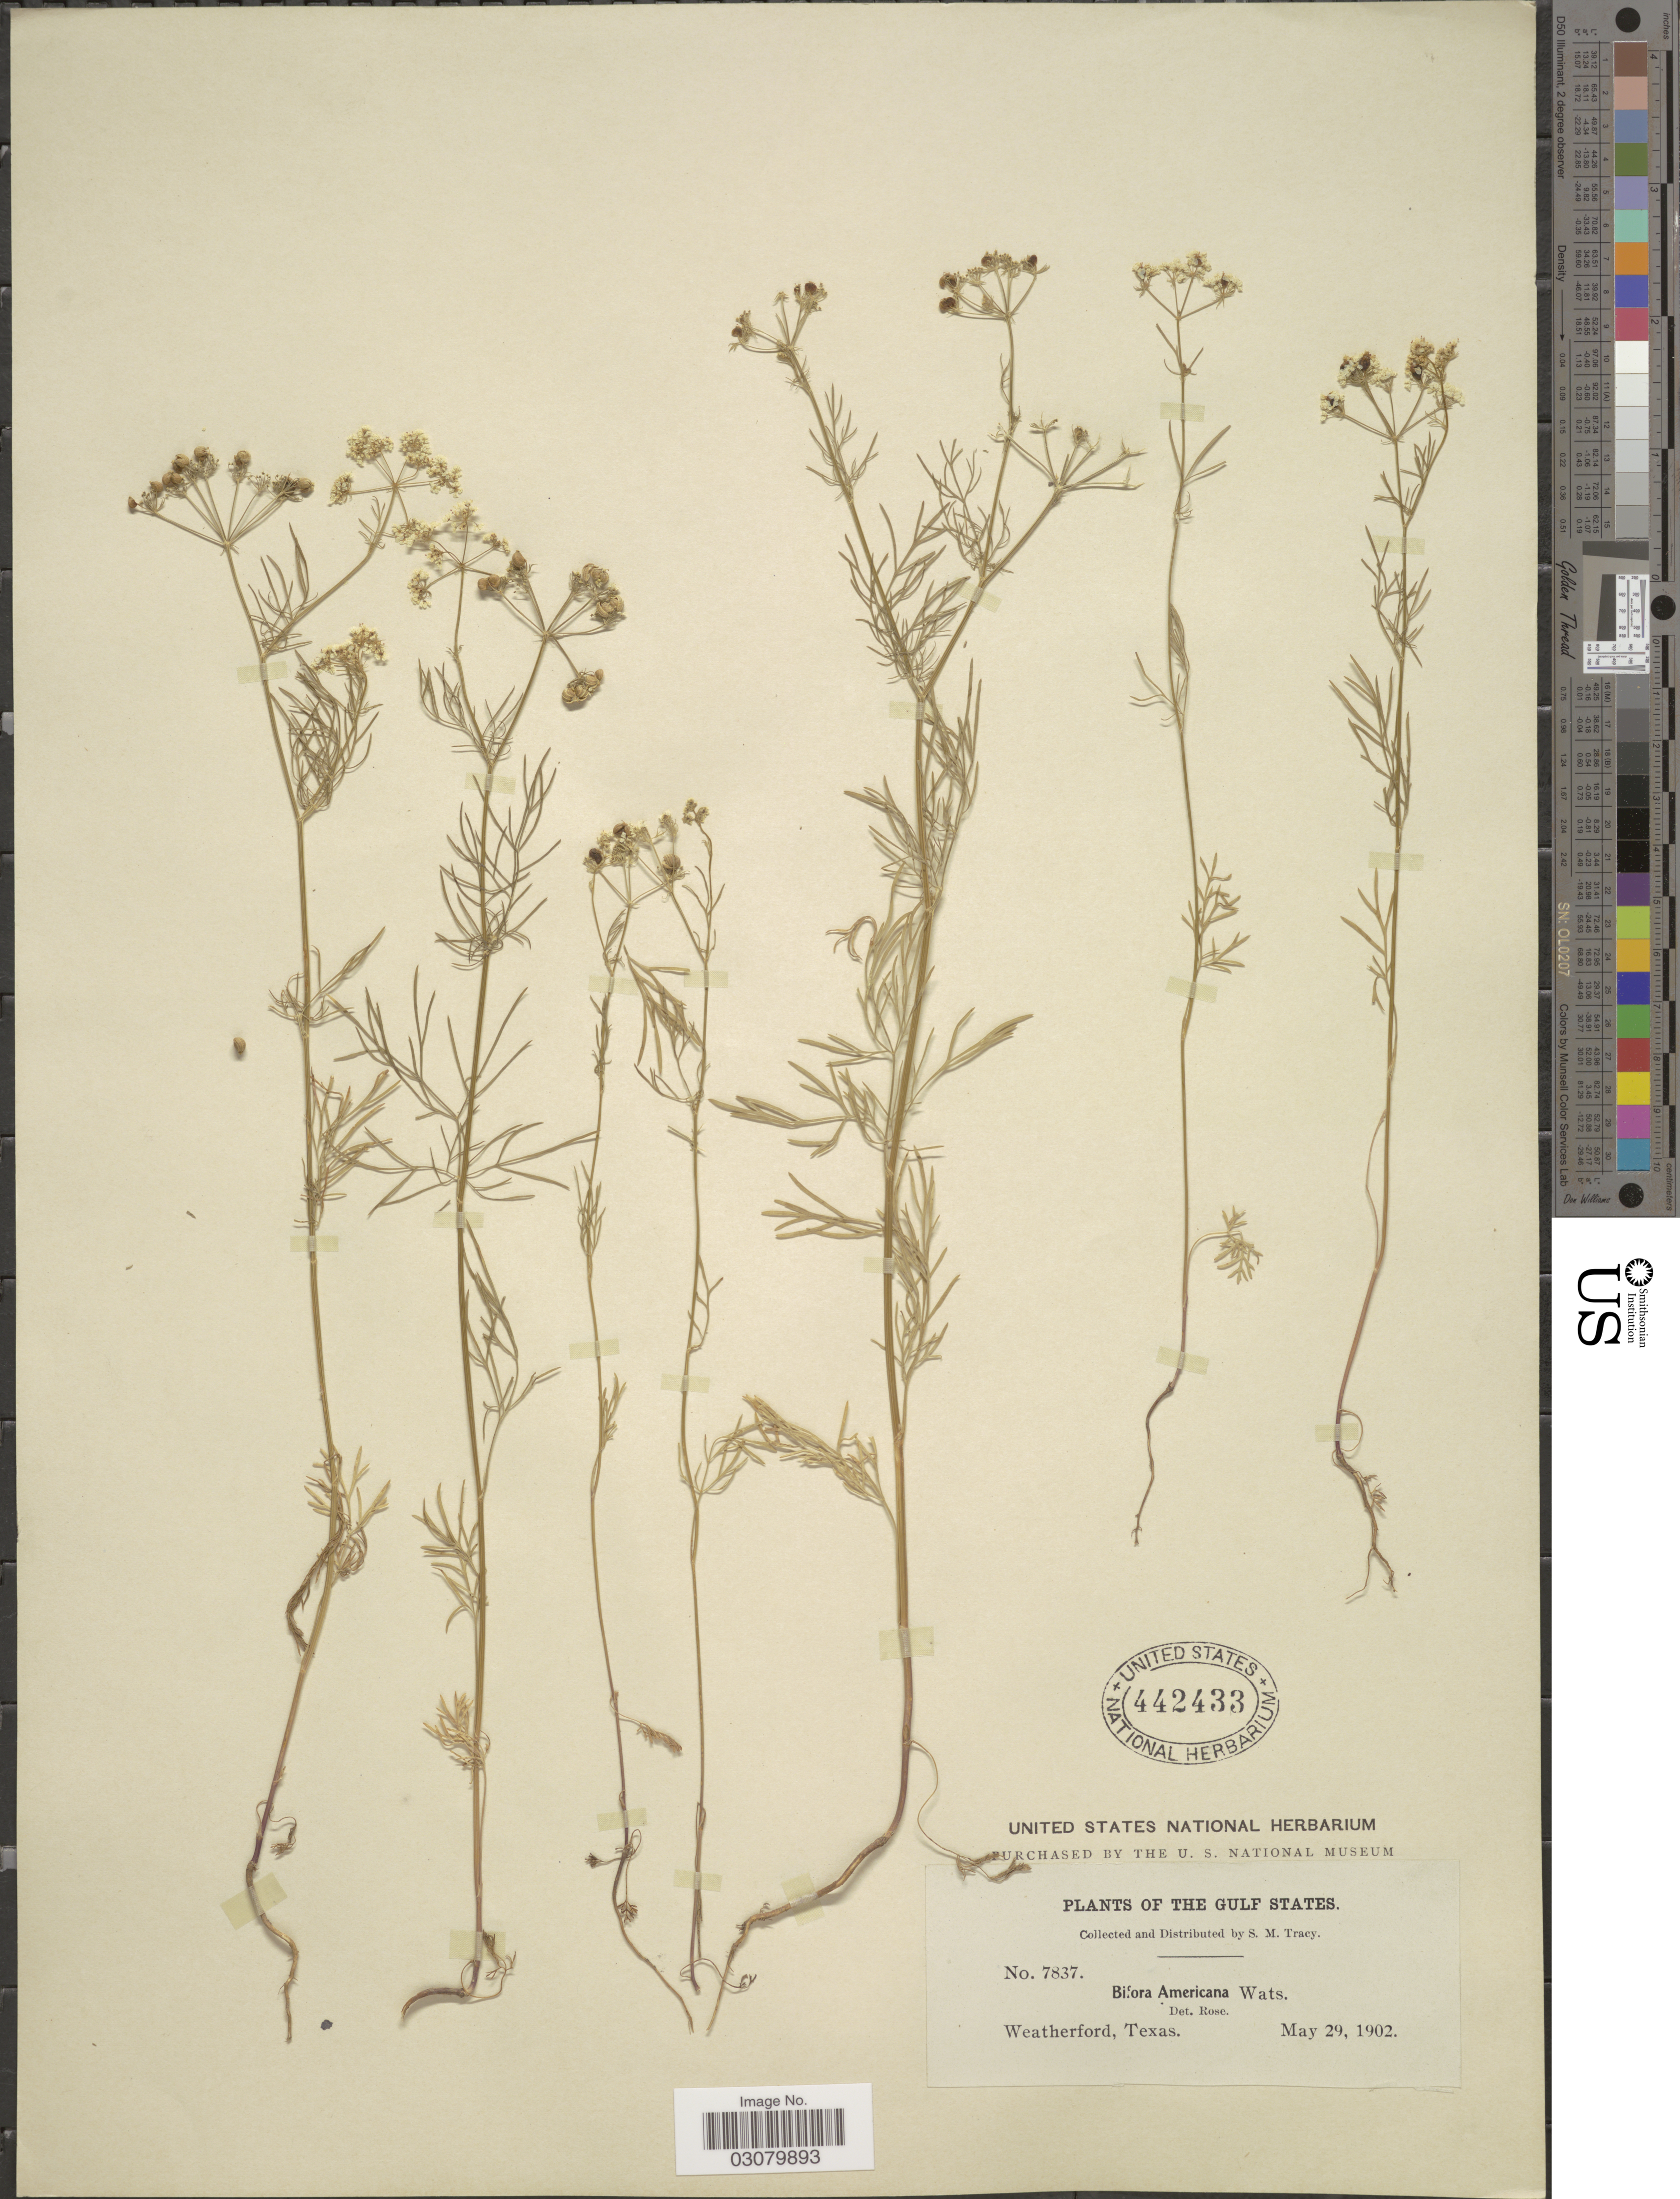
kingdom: Plantae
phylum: Tracheophyta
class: Magnoliopsida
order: Apiales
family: Apiaceae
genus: Bifora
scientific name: Bifora americana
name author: (DC.) Benth. & Hook. f. ex S. Watson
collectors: S. M. Tracy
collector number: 7837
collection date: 1902-05-29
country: United States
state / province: Texas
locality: Weatherford. The Gulf States.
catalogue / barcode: US 442433